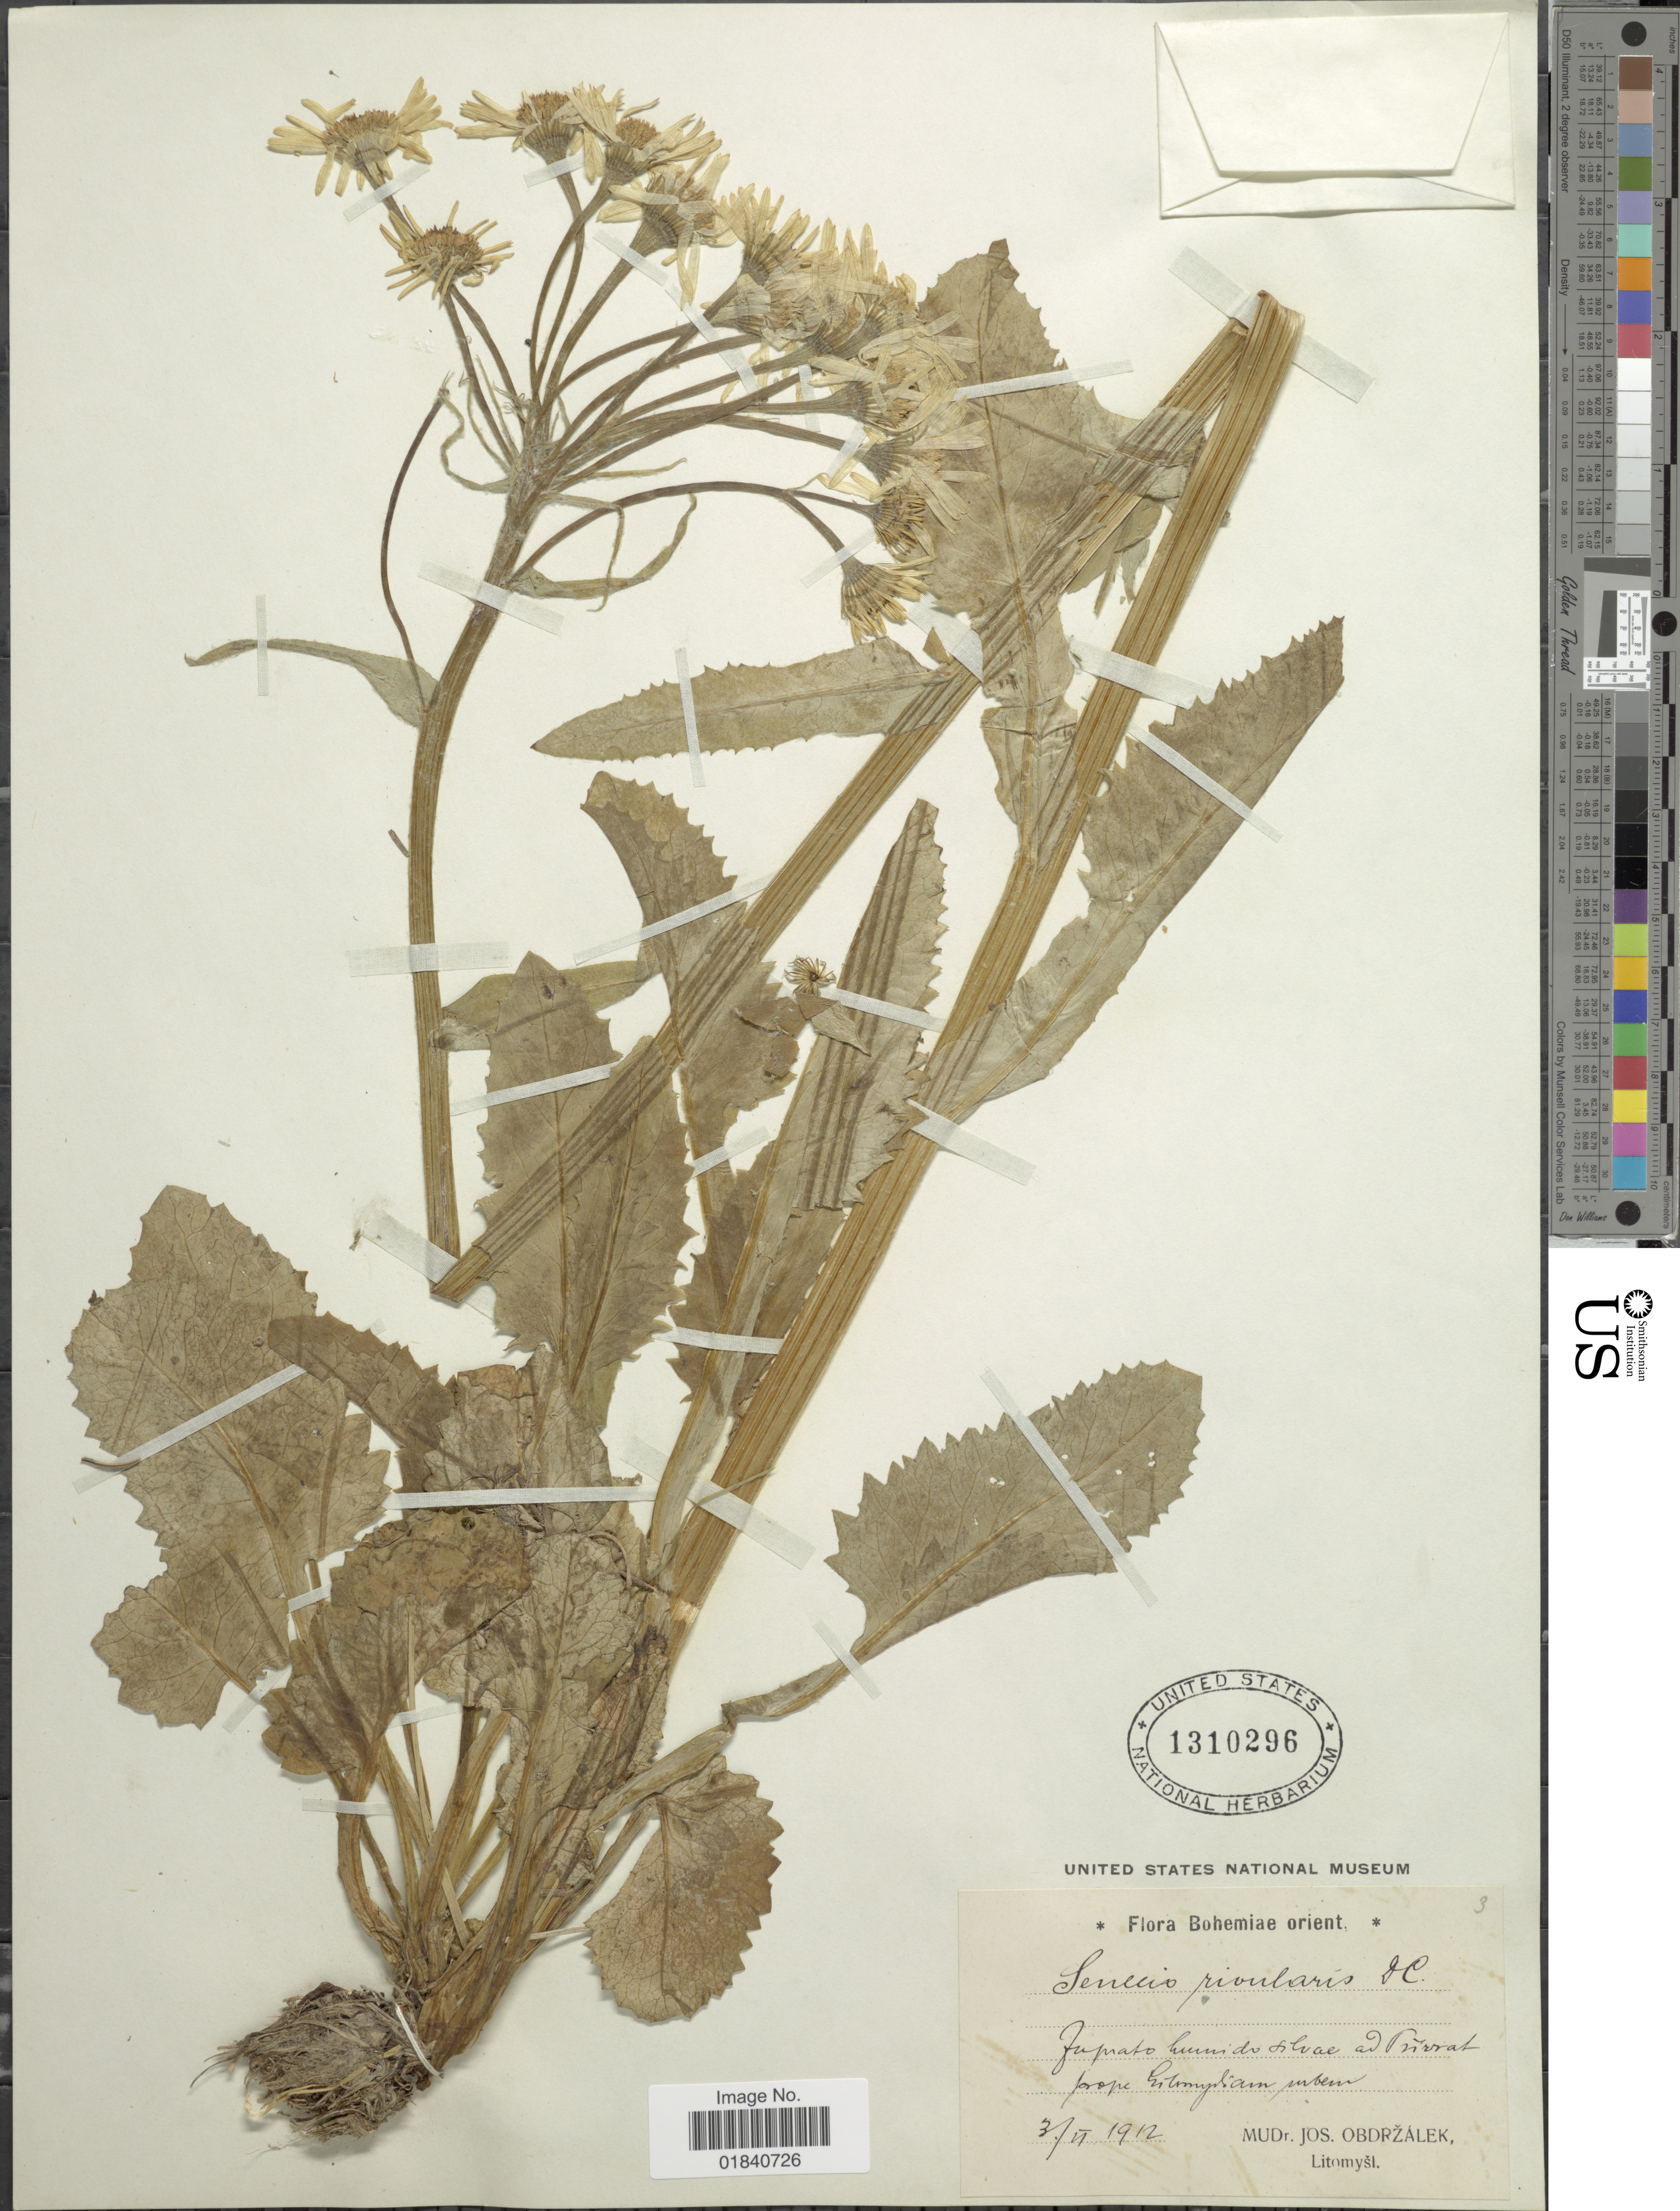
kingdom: Plantae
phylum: Tracheophyta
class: Magnoliopsida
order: Asterales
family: Asteraceae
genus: Tephroseris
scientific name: Tephroseris crispa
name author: (Jacquinot) Rchb.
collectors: M. Obdrzalek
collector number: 3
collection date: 1912-02-03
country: Czechia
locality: Bohemiae orient. famato humido silvae ad nirrat prope Citmuynslam ruben [interpreted]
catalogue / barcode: US 1310296